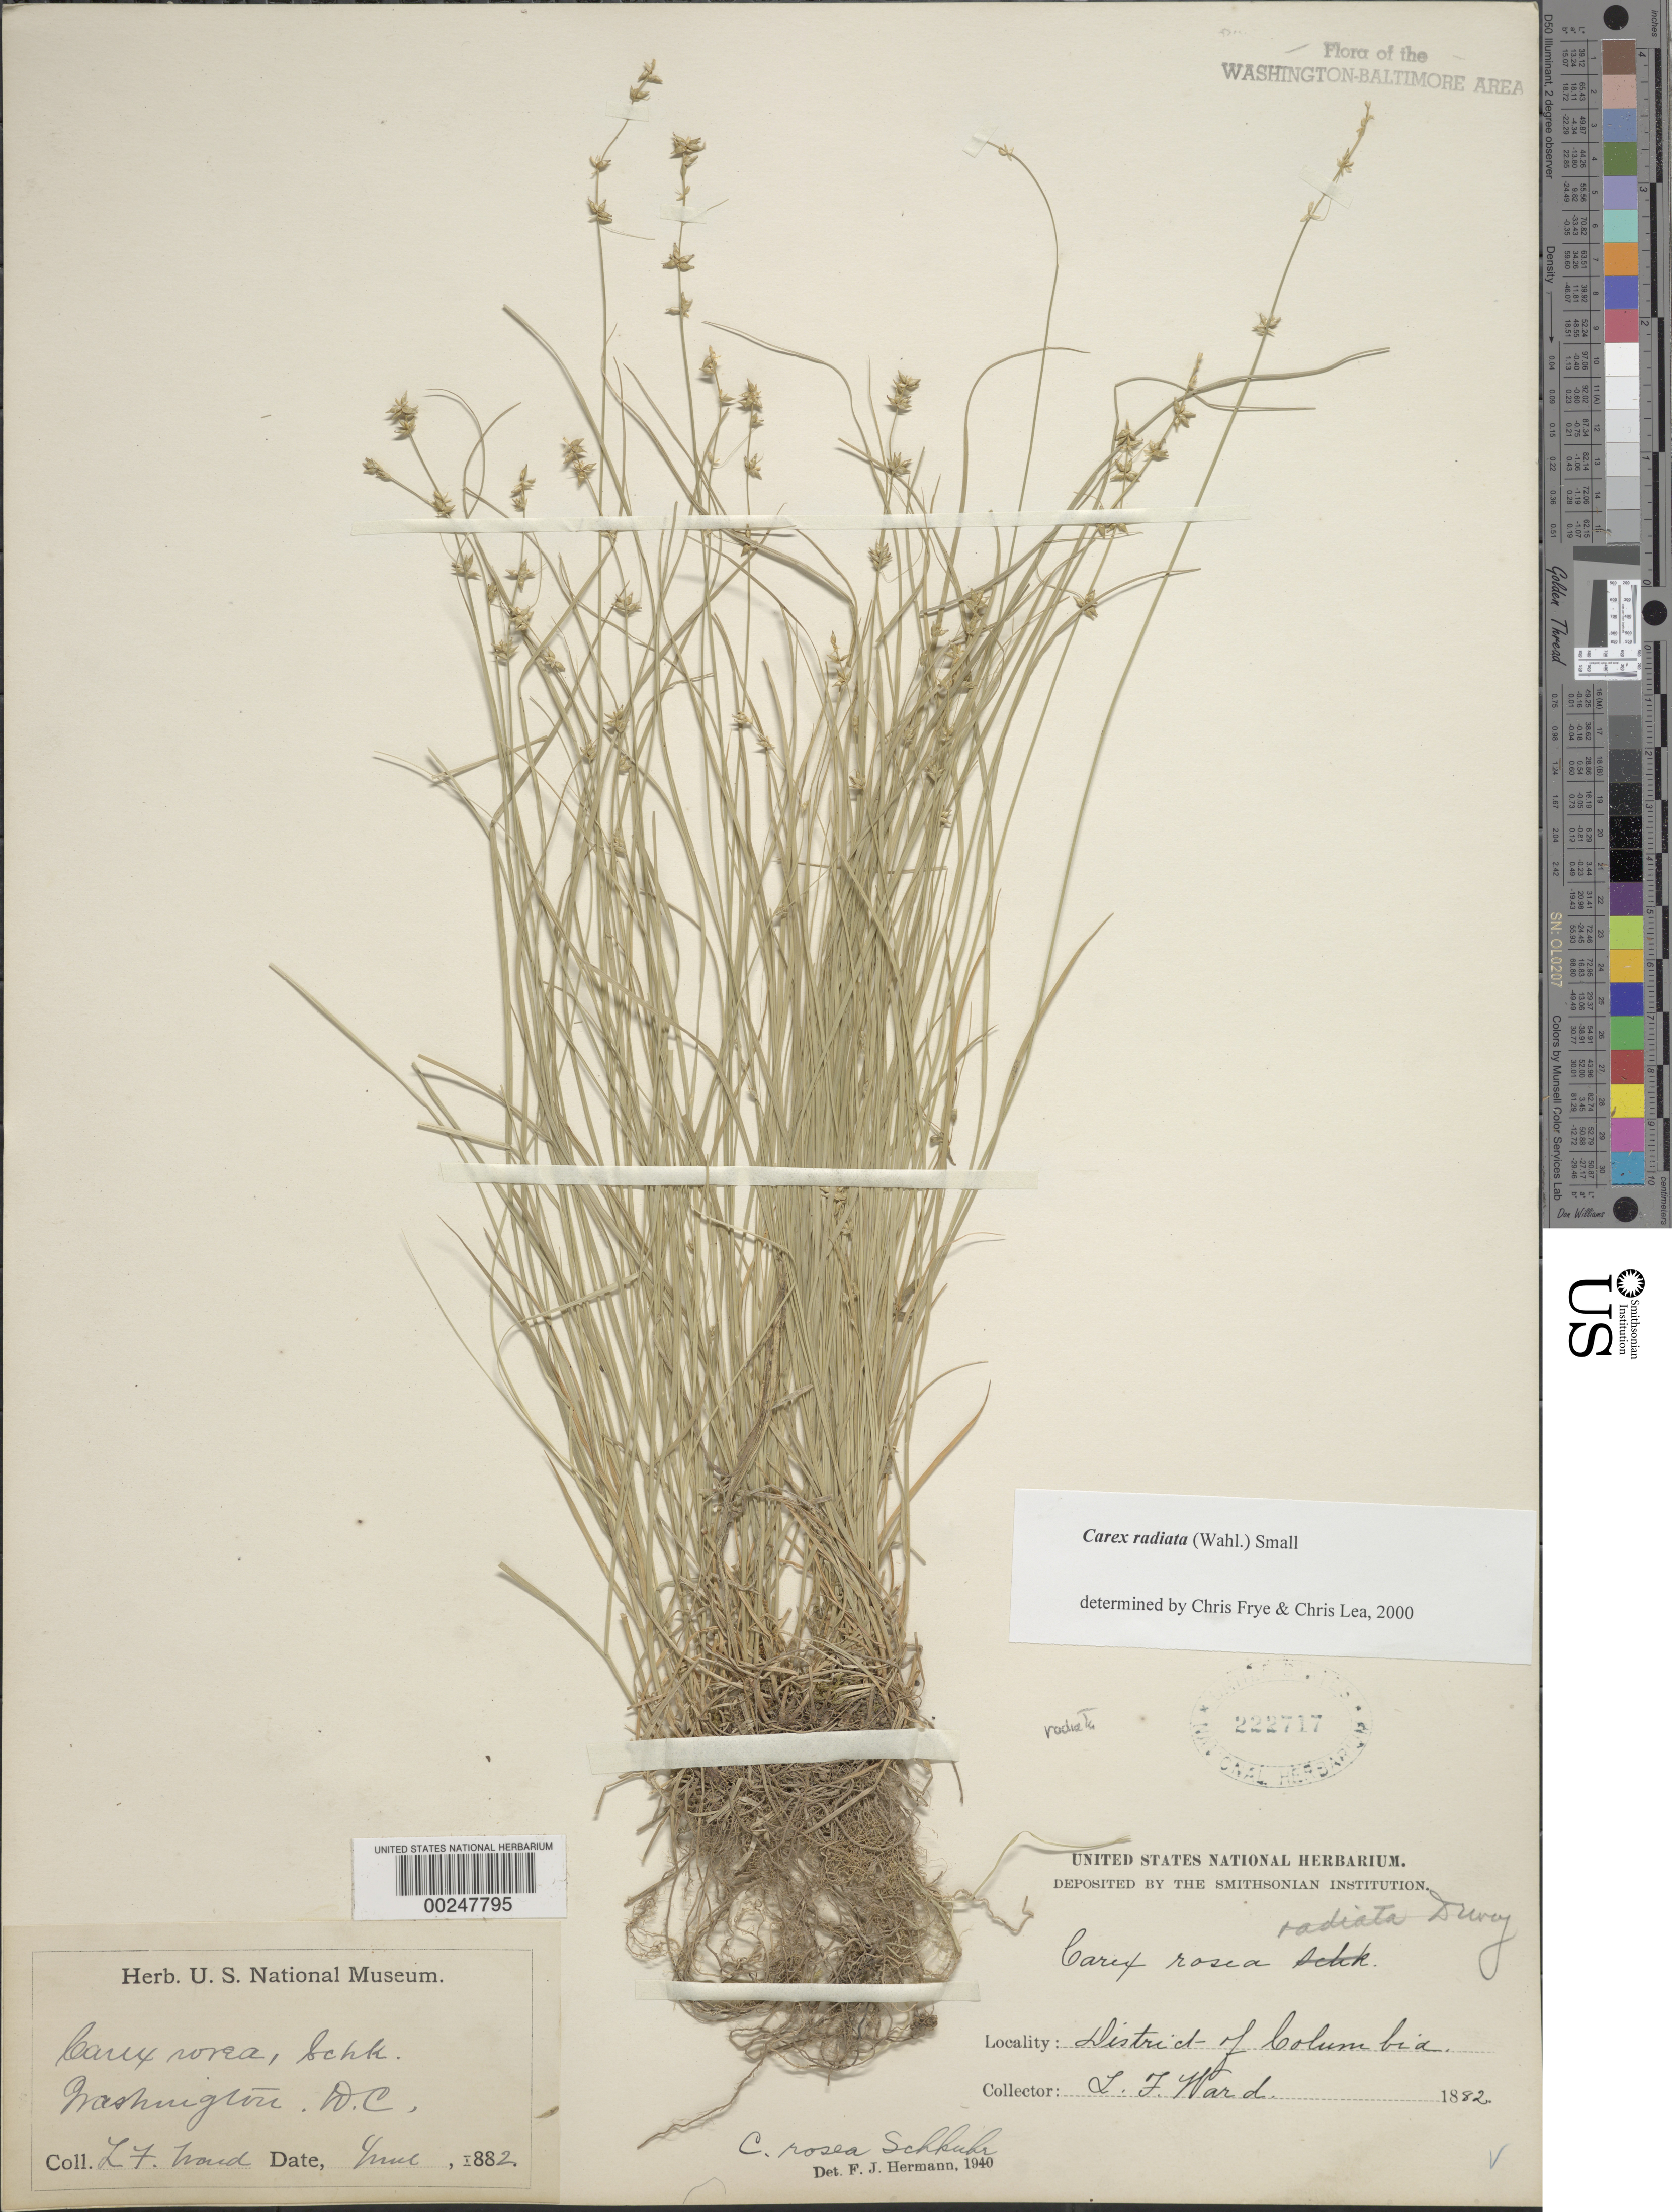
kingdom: Plantae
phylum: Tracheophyta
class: Liliopsida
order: Poales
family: Cyperaceae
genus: Carex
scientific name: Carex radiata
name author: (Wahlenb.) Small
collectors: L. F. Ward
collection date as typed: Jun 1882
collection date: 1882-06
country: United States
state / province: District of Columbia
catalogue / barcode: US 222717